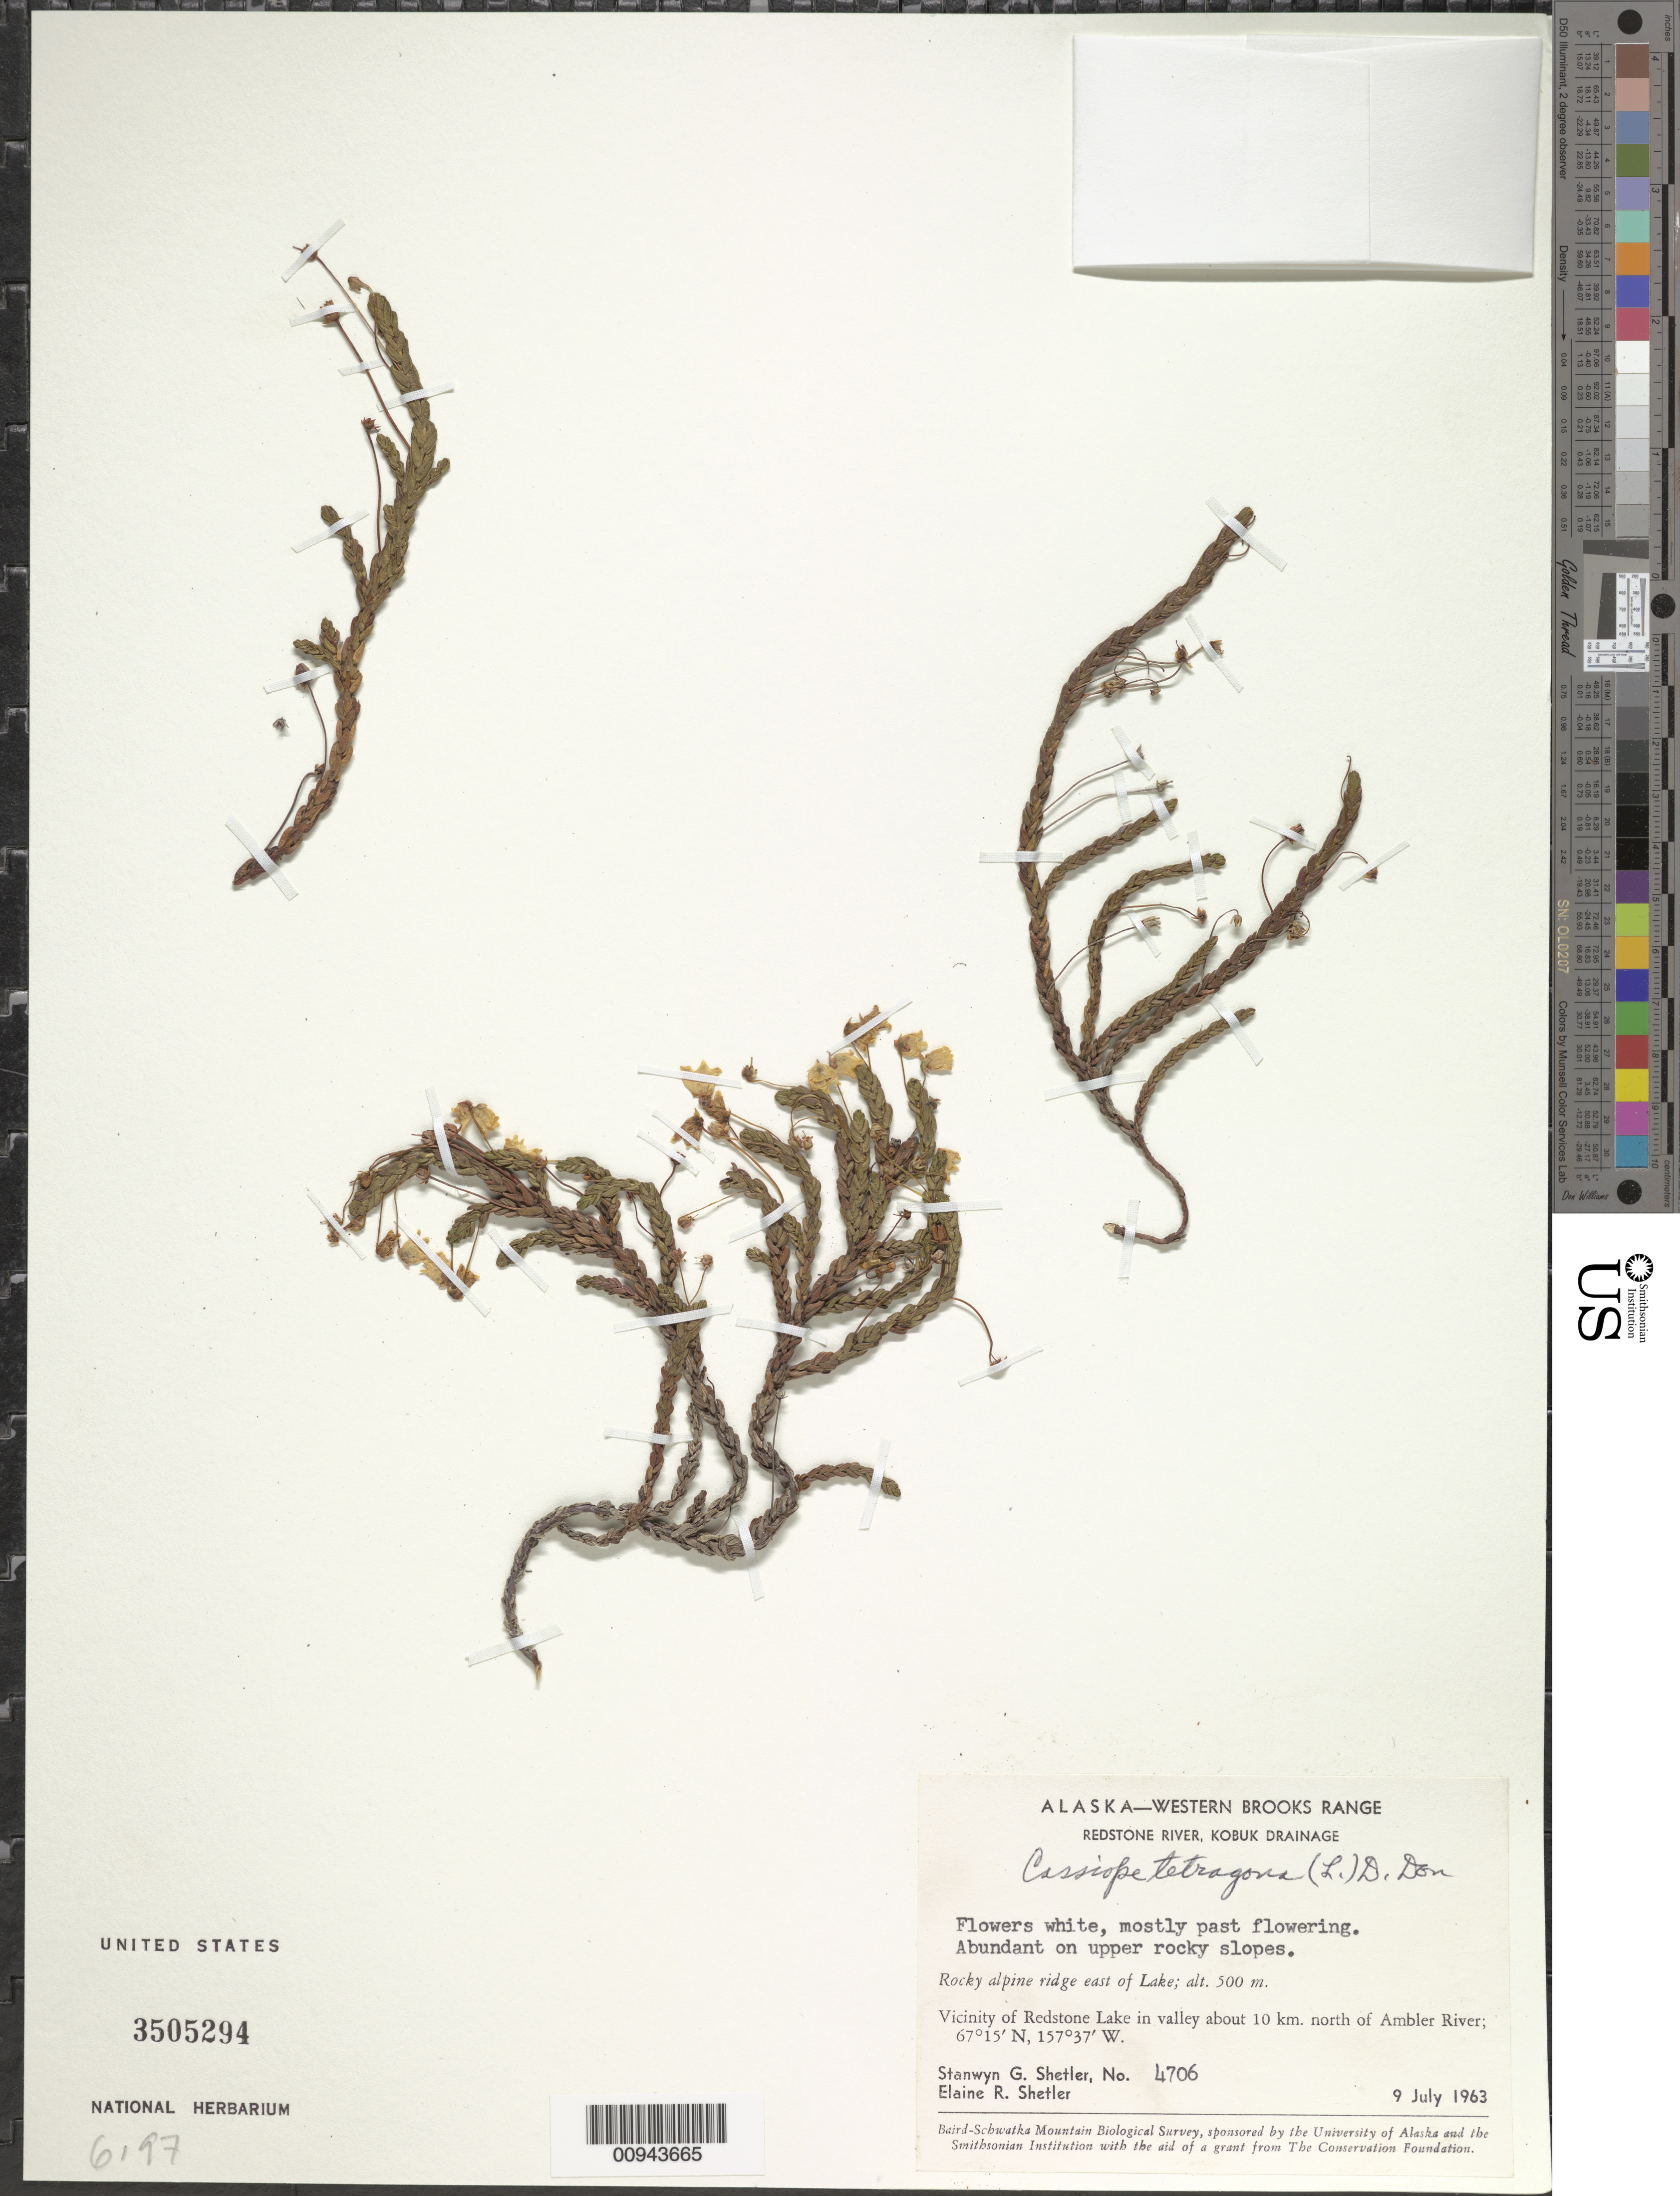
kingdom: Plantae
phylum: Tracheophyta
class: Magnoliopsida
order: Ericales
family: Ericaceae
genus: Cassiope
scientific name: Cassiope tetragona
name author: (L.) D. Don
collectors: S. Shetler & E. R. Shetler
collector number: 4706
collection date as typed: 09 Jul 1963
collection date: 1963-07-09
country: United States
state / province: Alaska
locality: Vicinity of Redstone Lake in valley about 10 km. north of Ambler River. Western Brooks Range, Redstone River, Kobuk Drainage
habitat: Rocky alpine ridge east of Lake. Abundant on upper rocky slopes.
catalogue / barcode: US 3505294